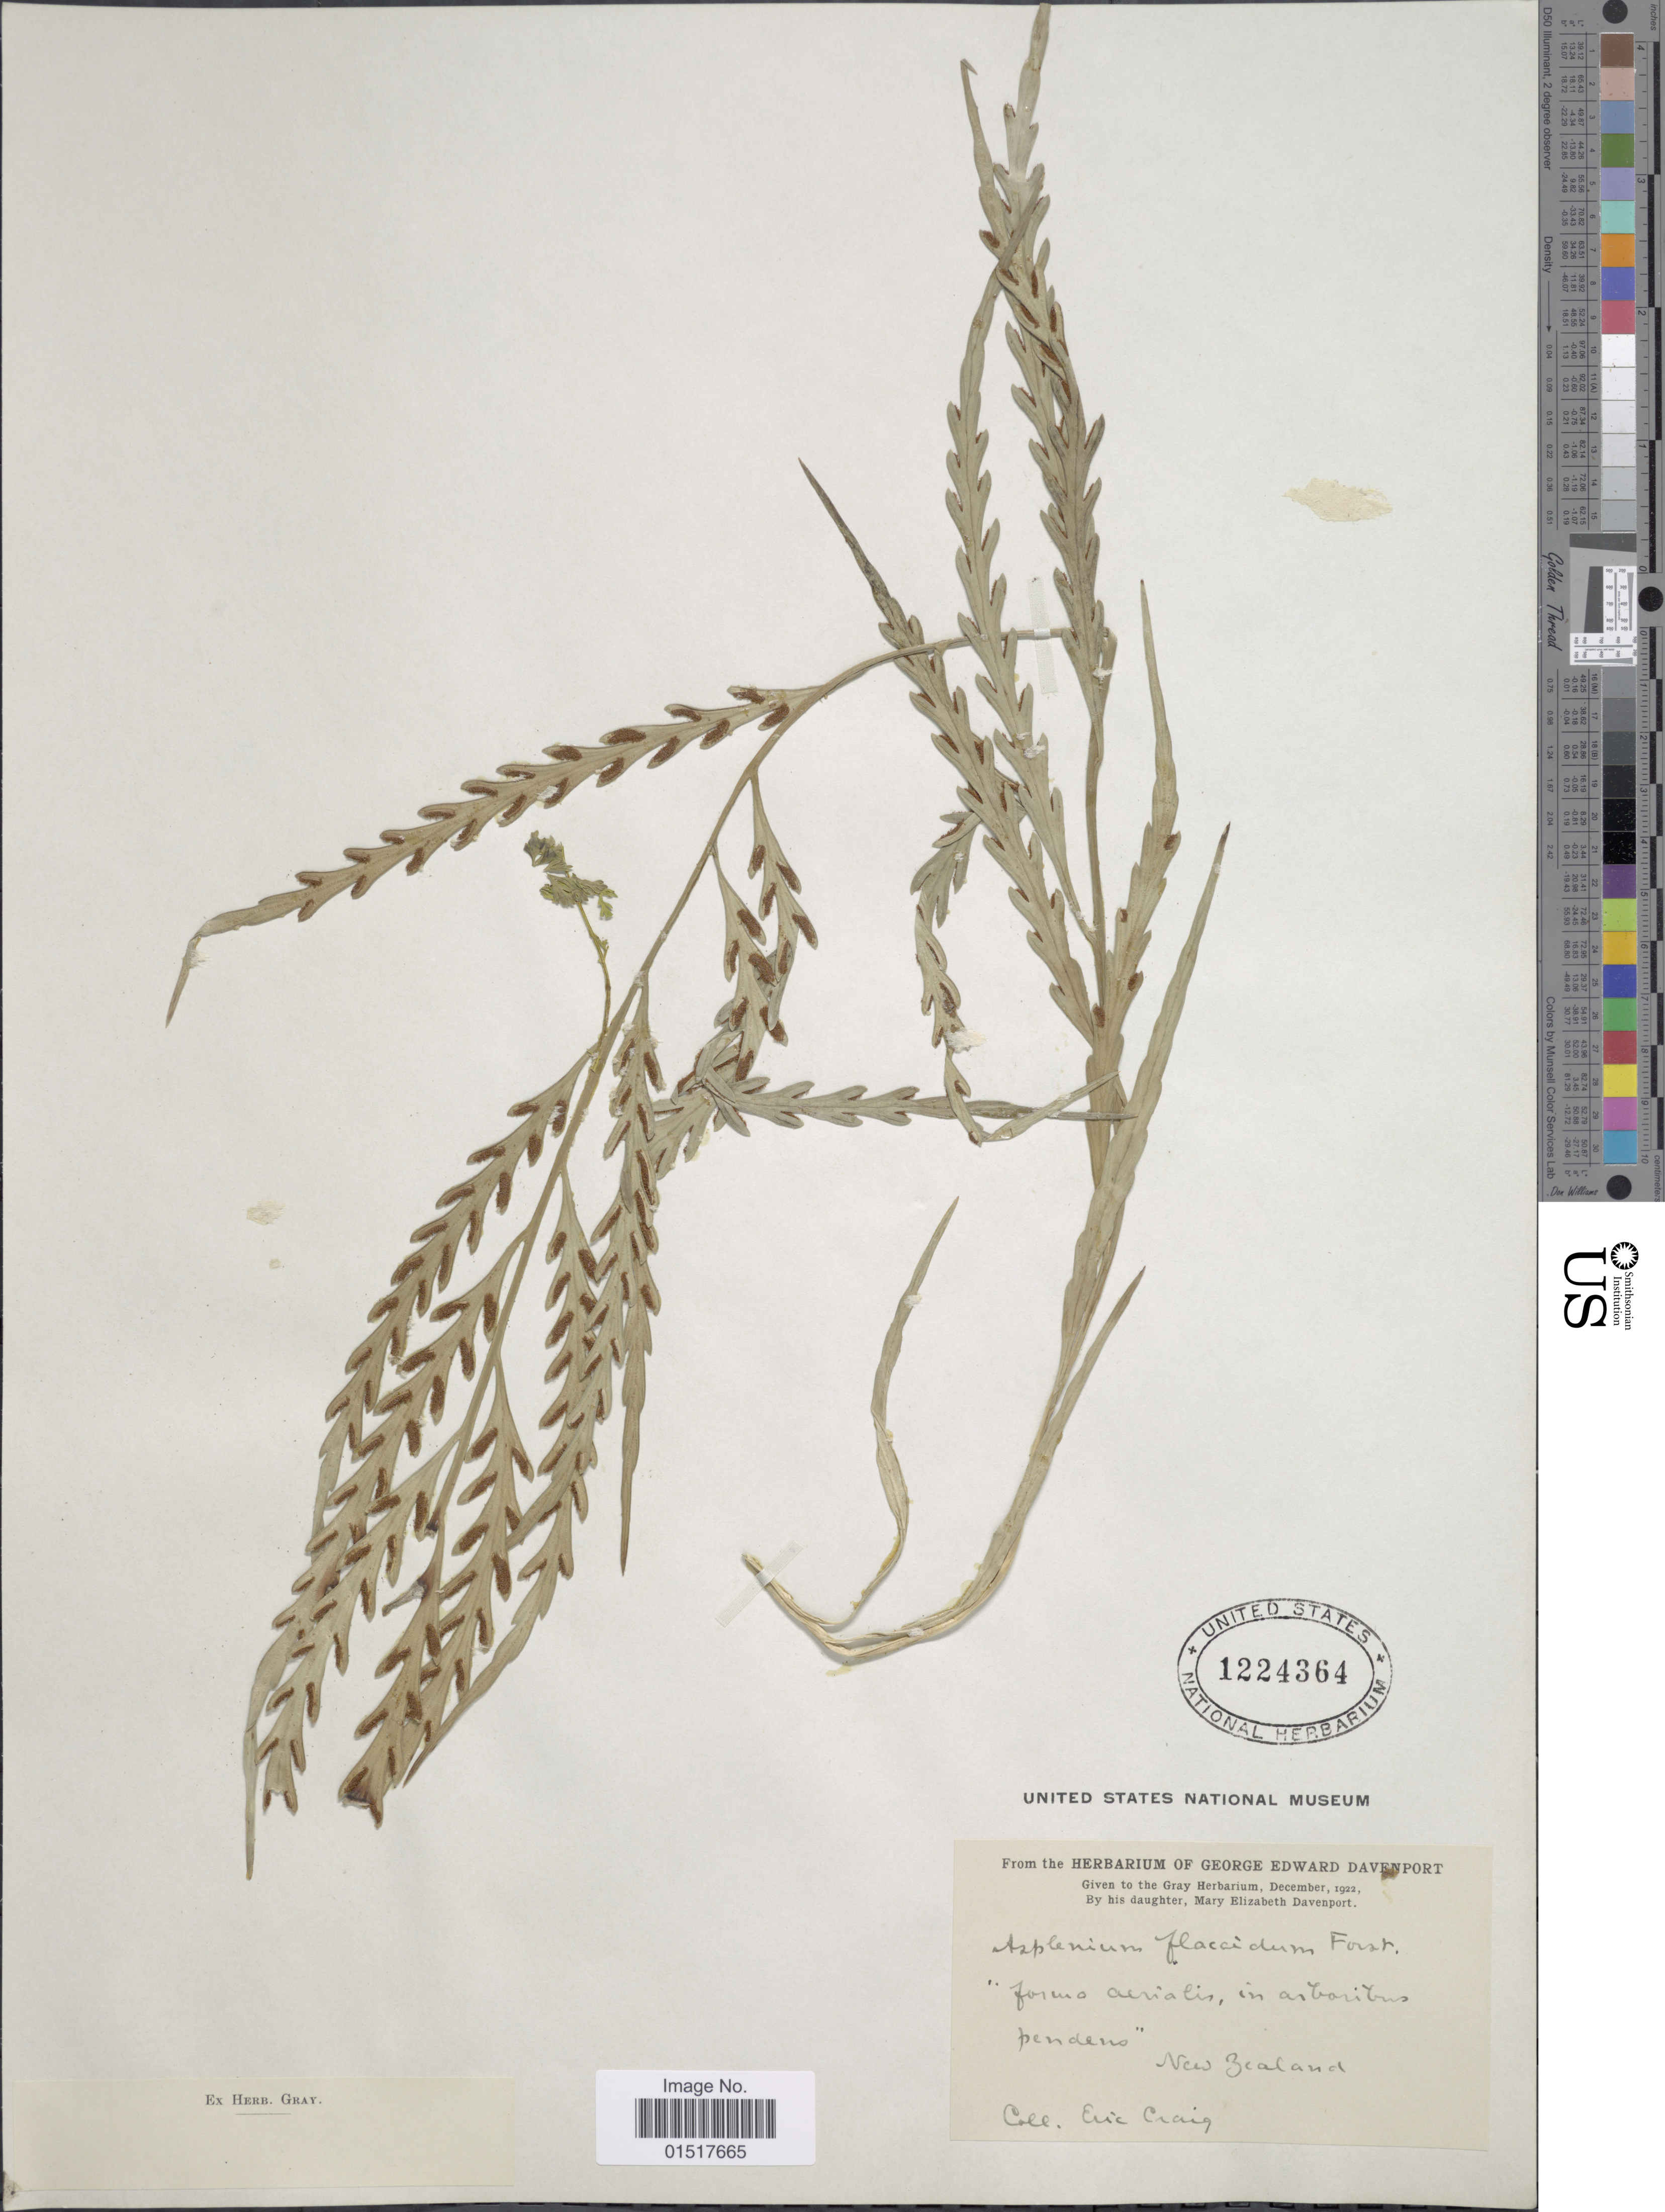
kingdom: Plantae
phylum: Tracheophyta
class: Polypodiopsida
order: Polypodiales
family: Aspleniaceae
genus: Asplenium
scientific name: Asplenium flaccidum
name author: Bonap.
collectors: E. Craig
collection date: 1922-12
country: New Zealand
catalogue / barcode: US 1224364